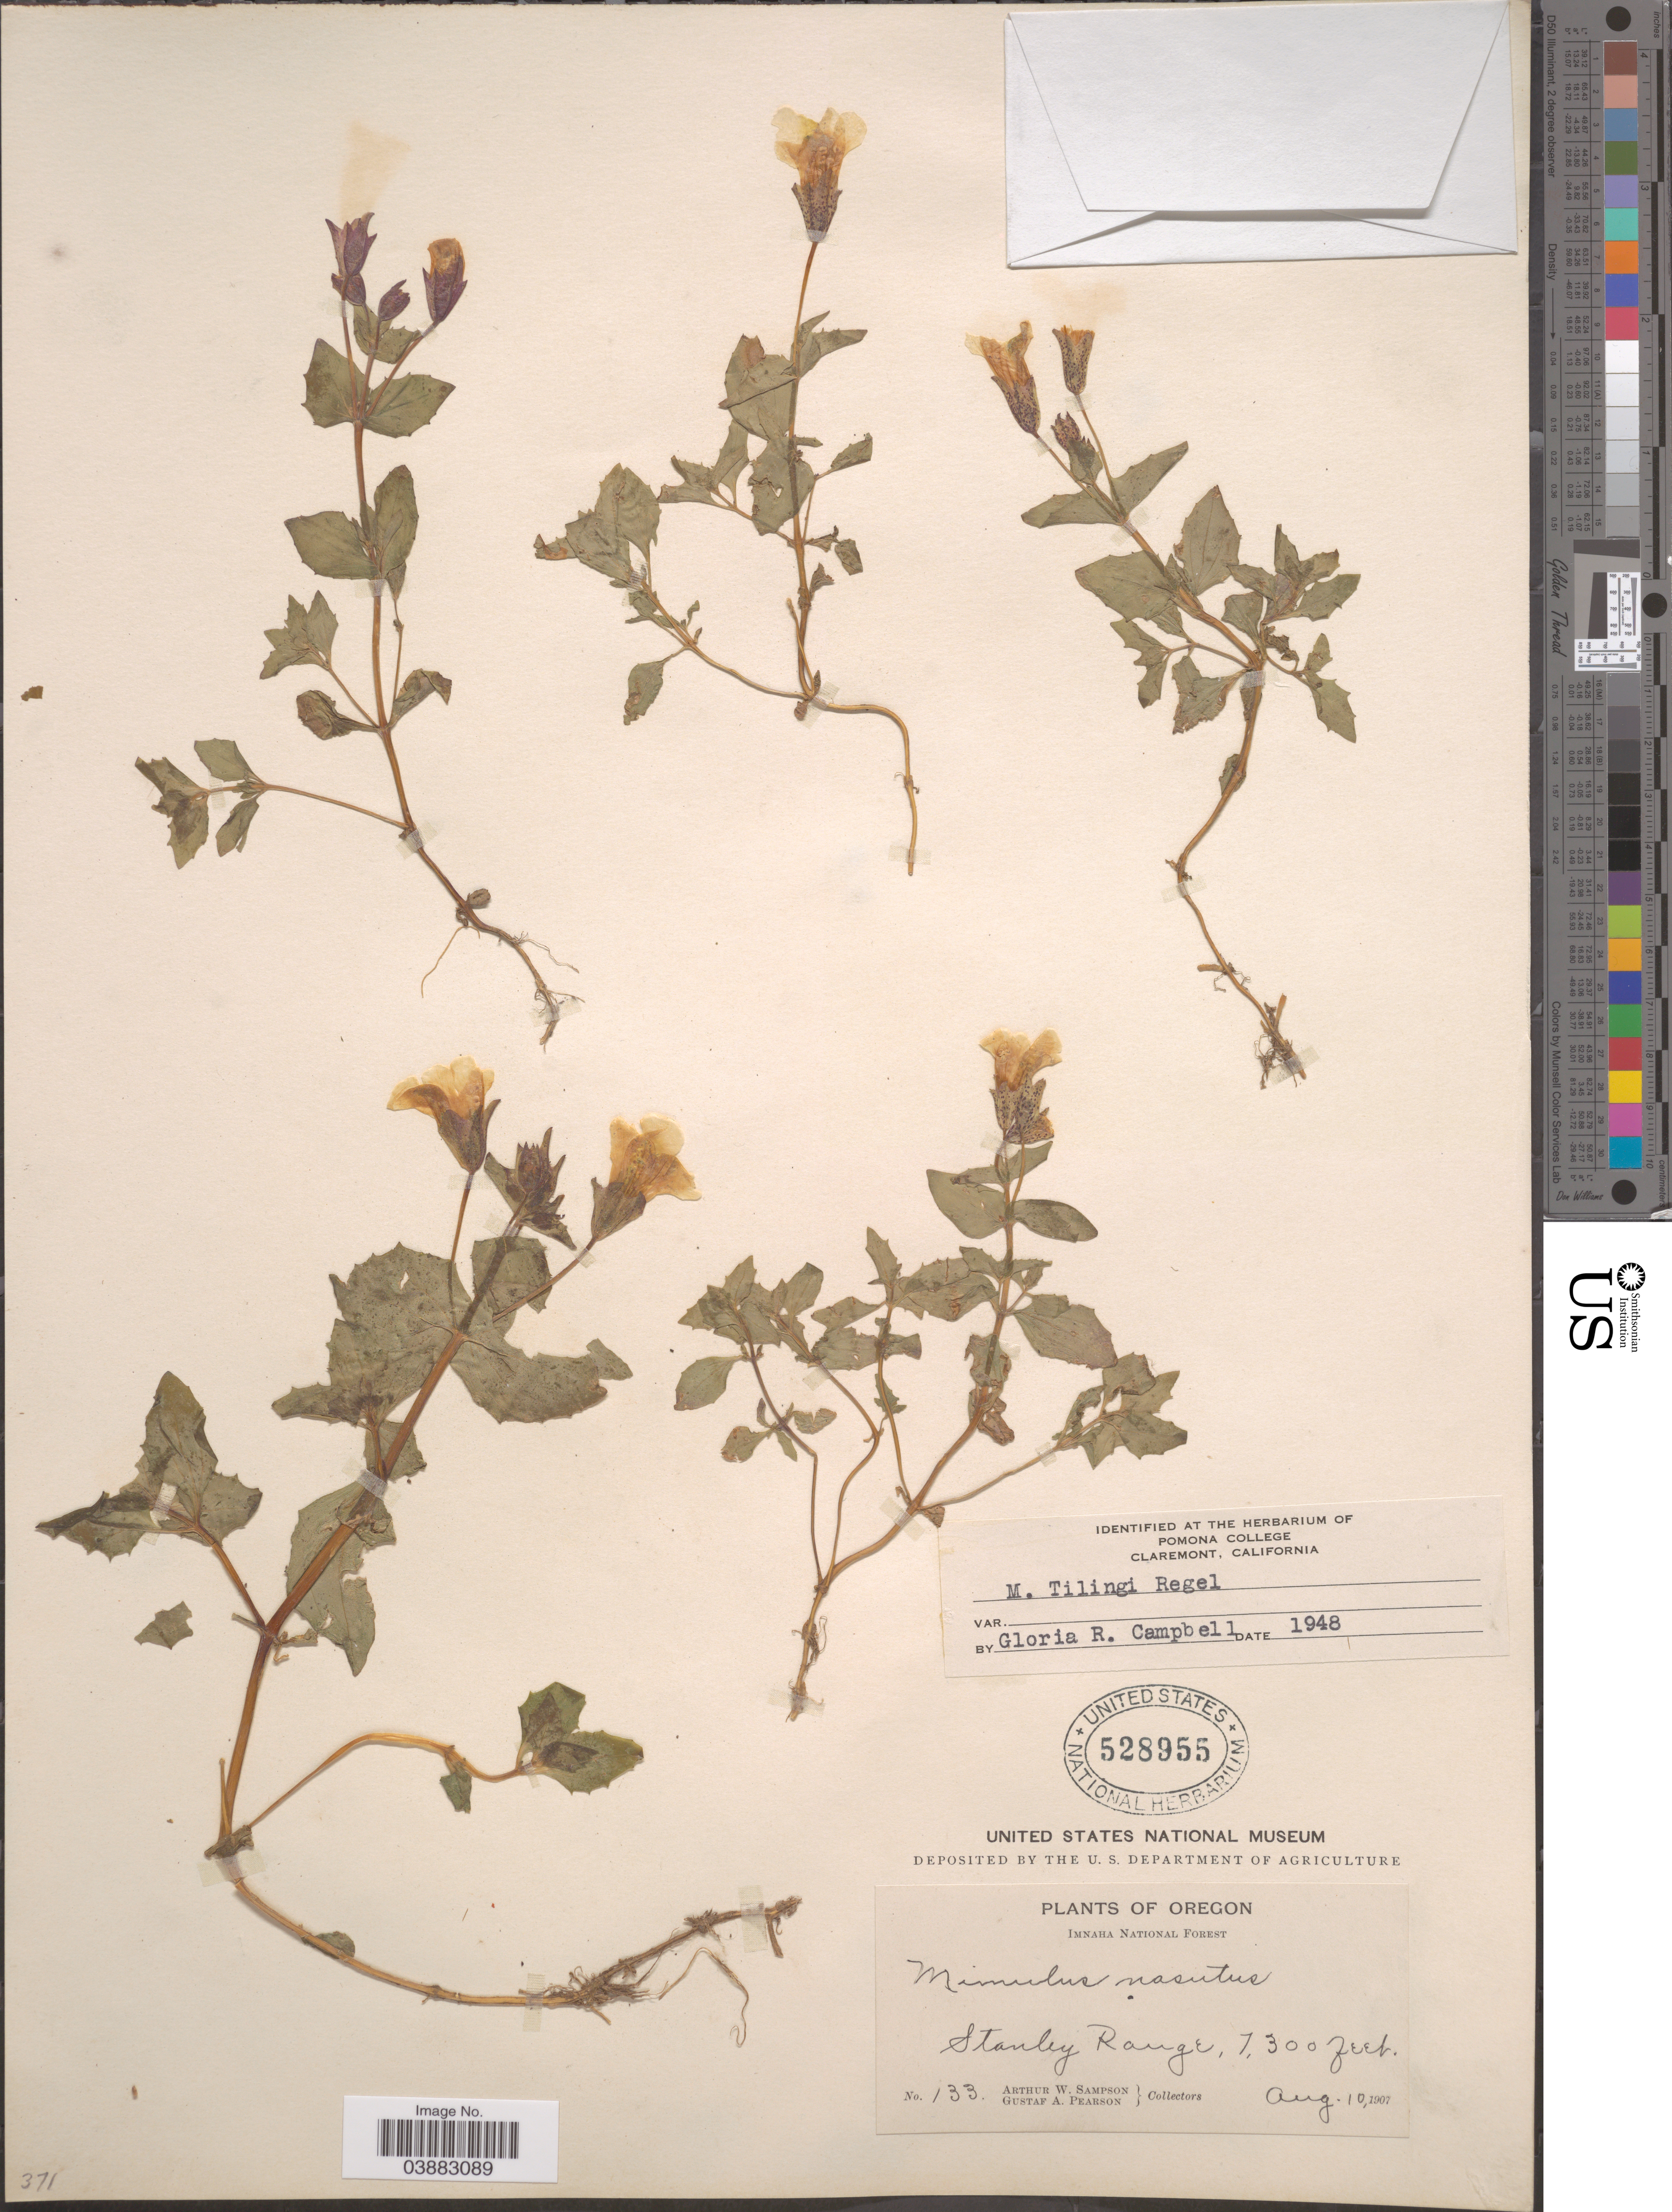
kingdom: Plantae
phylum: Tracheophyta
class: Magnoliopsida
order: Lamiales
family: Phrymaceae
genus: Mimulus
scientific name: Mimulus tilingii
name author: Regel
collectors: A. Sampson & G. Pearson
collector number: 133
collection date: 1907-08-10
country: United States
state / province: Oregon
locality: Imnaha National Forest. Stanley Range.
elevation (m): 2225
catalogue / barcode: US 528955